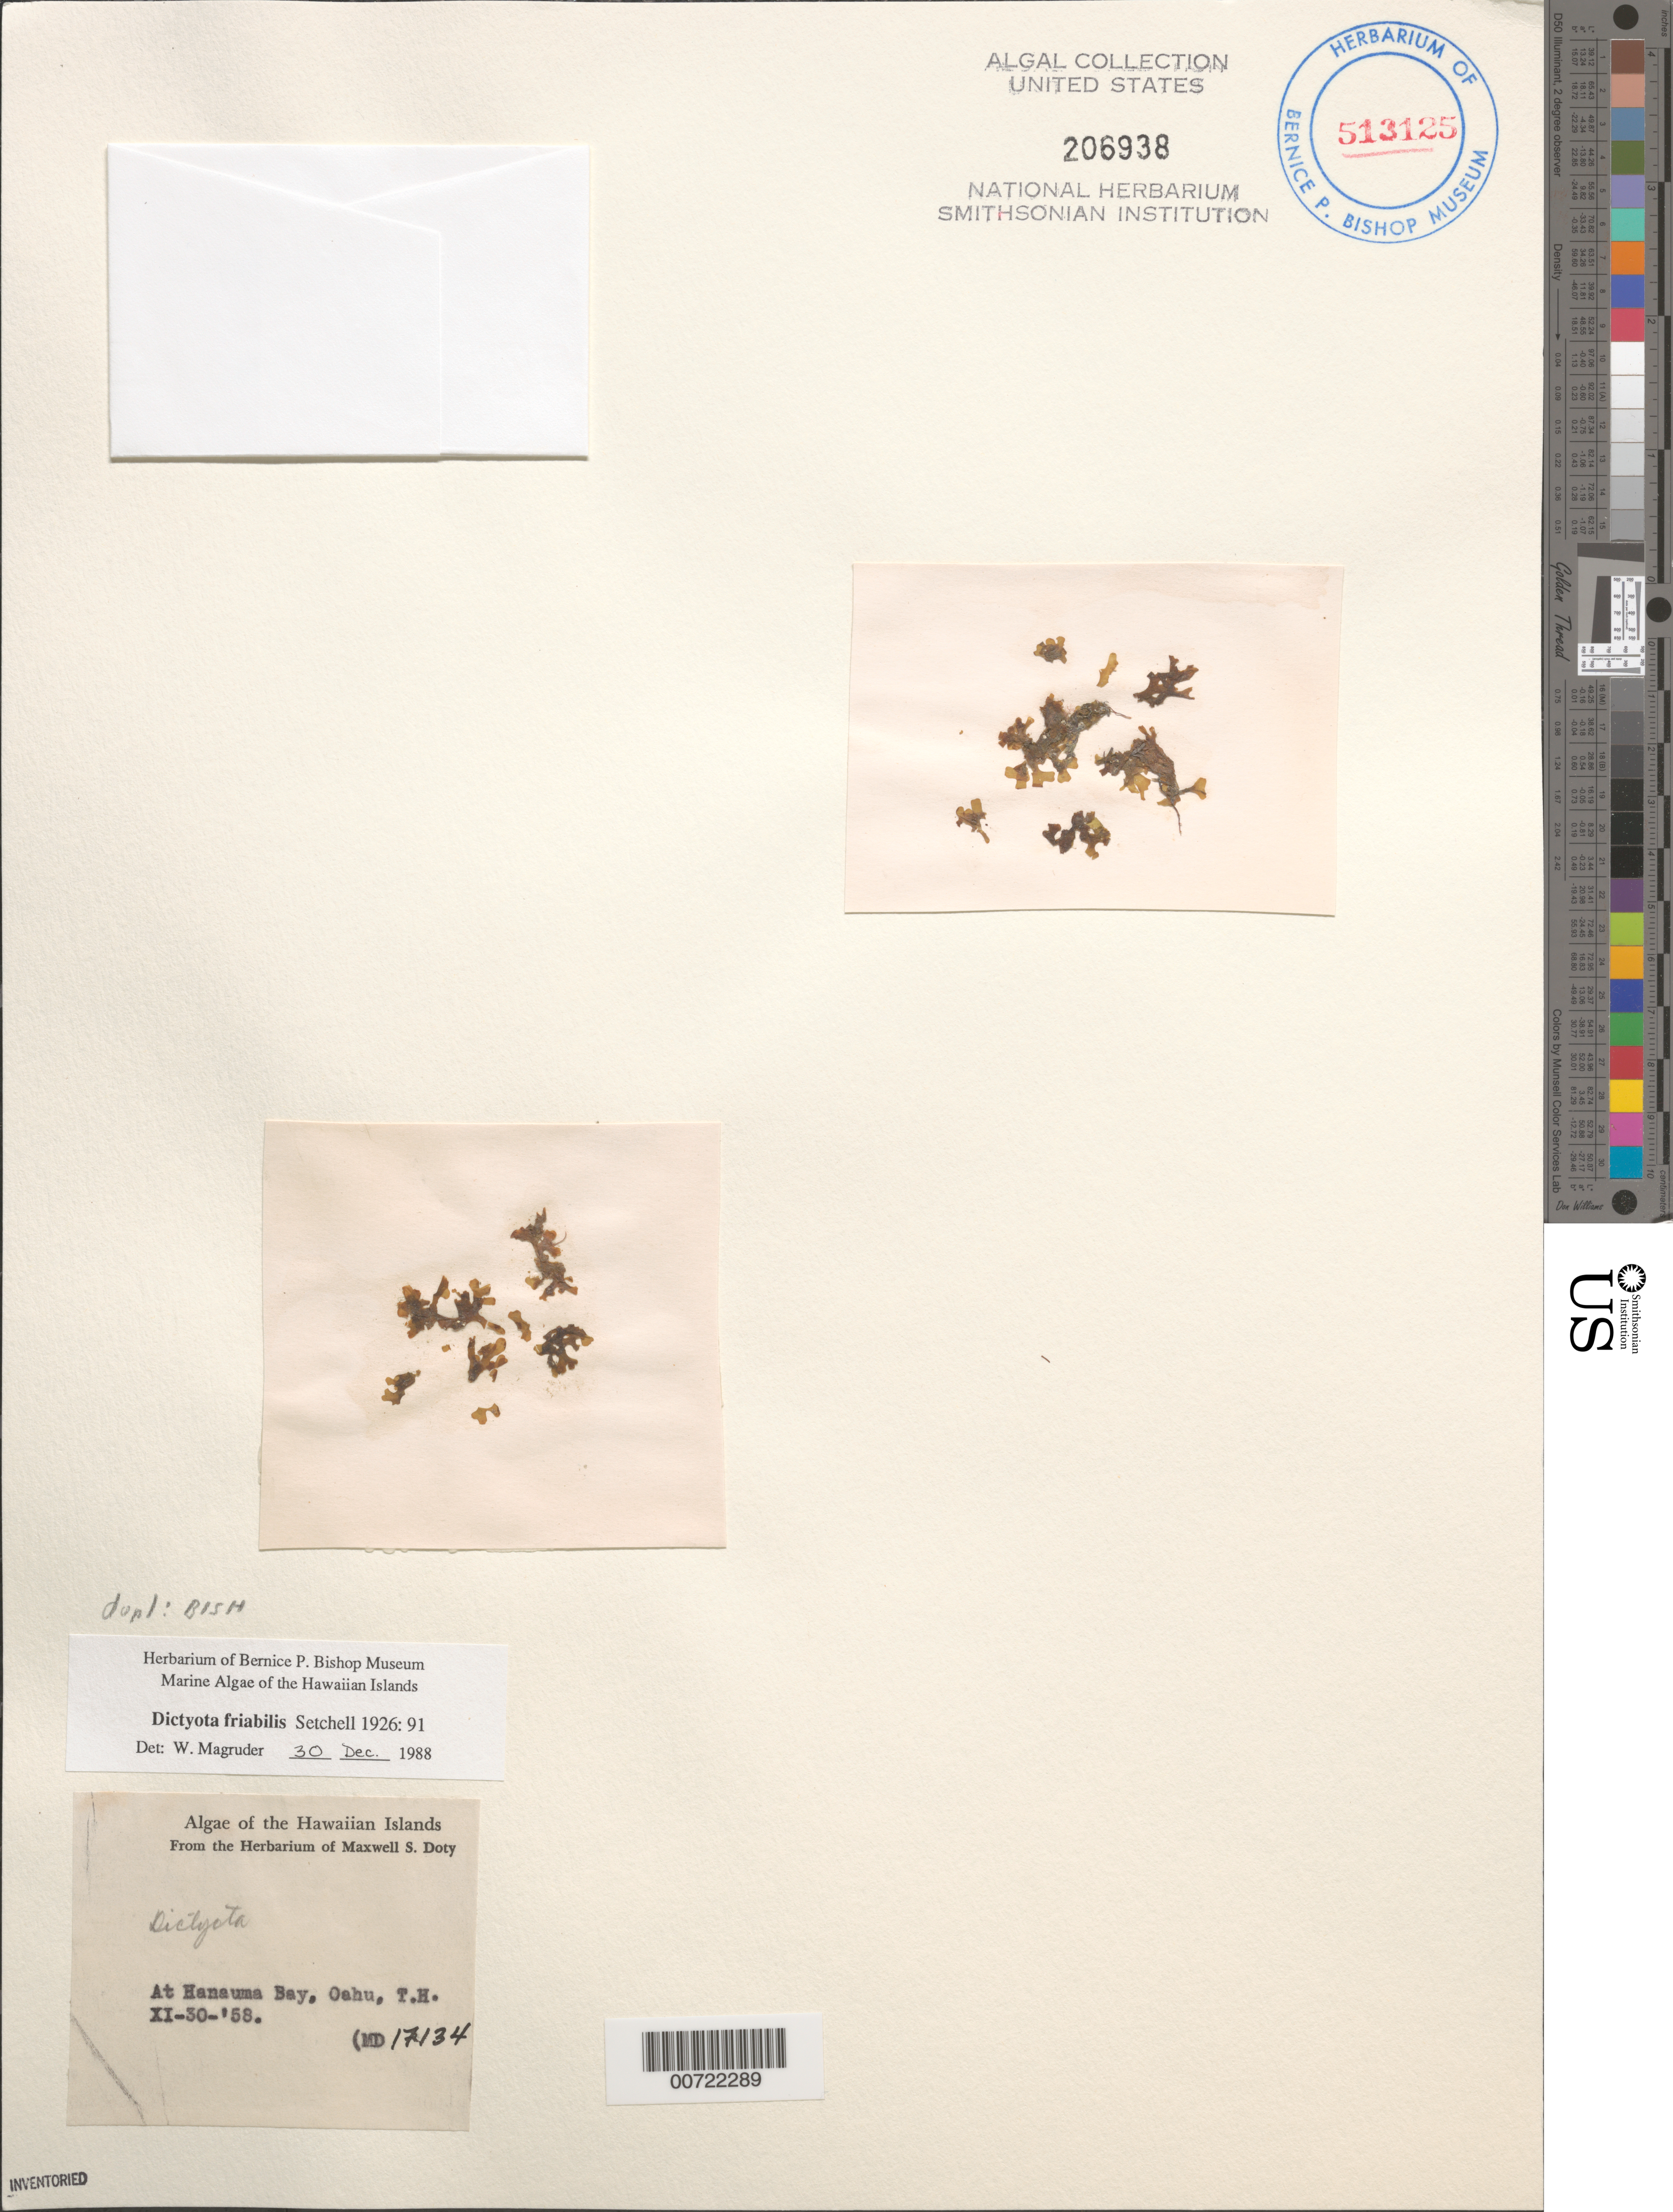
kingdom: Chromista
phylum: Ochrophyta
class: Phaeophyceae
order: Dictyotales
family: Dictyotaceae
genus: Dictyota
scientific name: Dictyota friabilis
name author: Setch.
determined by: Magruder, W. H.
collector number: MSD 17134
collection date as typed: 30 Nov 1958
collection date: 1958-11-30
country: United States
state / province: Hawaii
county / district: Honolulu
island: Oahu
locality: Hanauma Bay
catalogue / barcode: US 206938